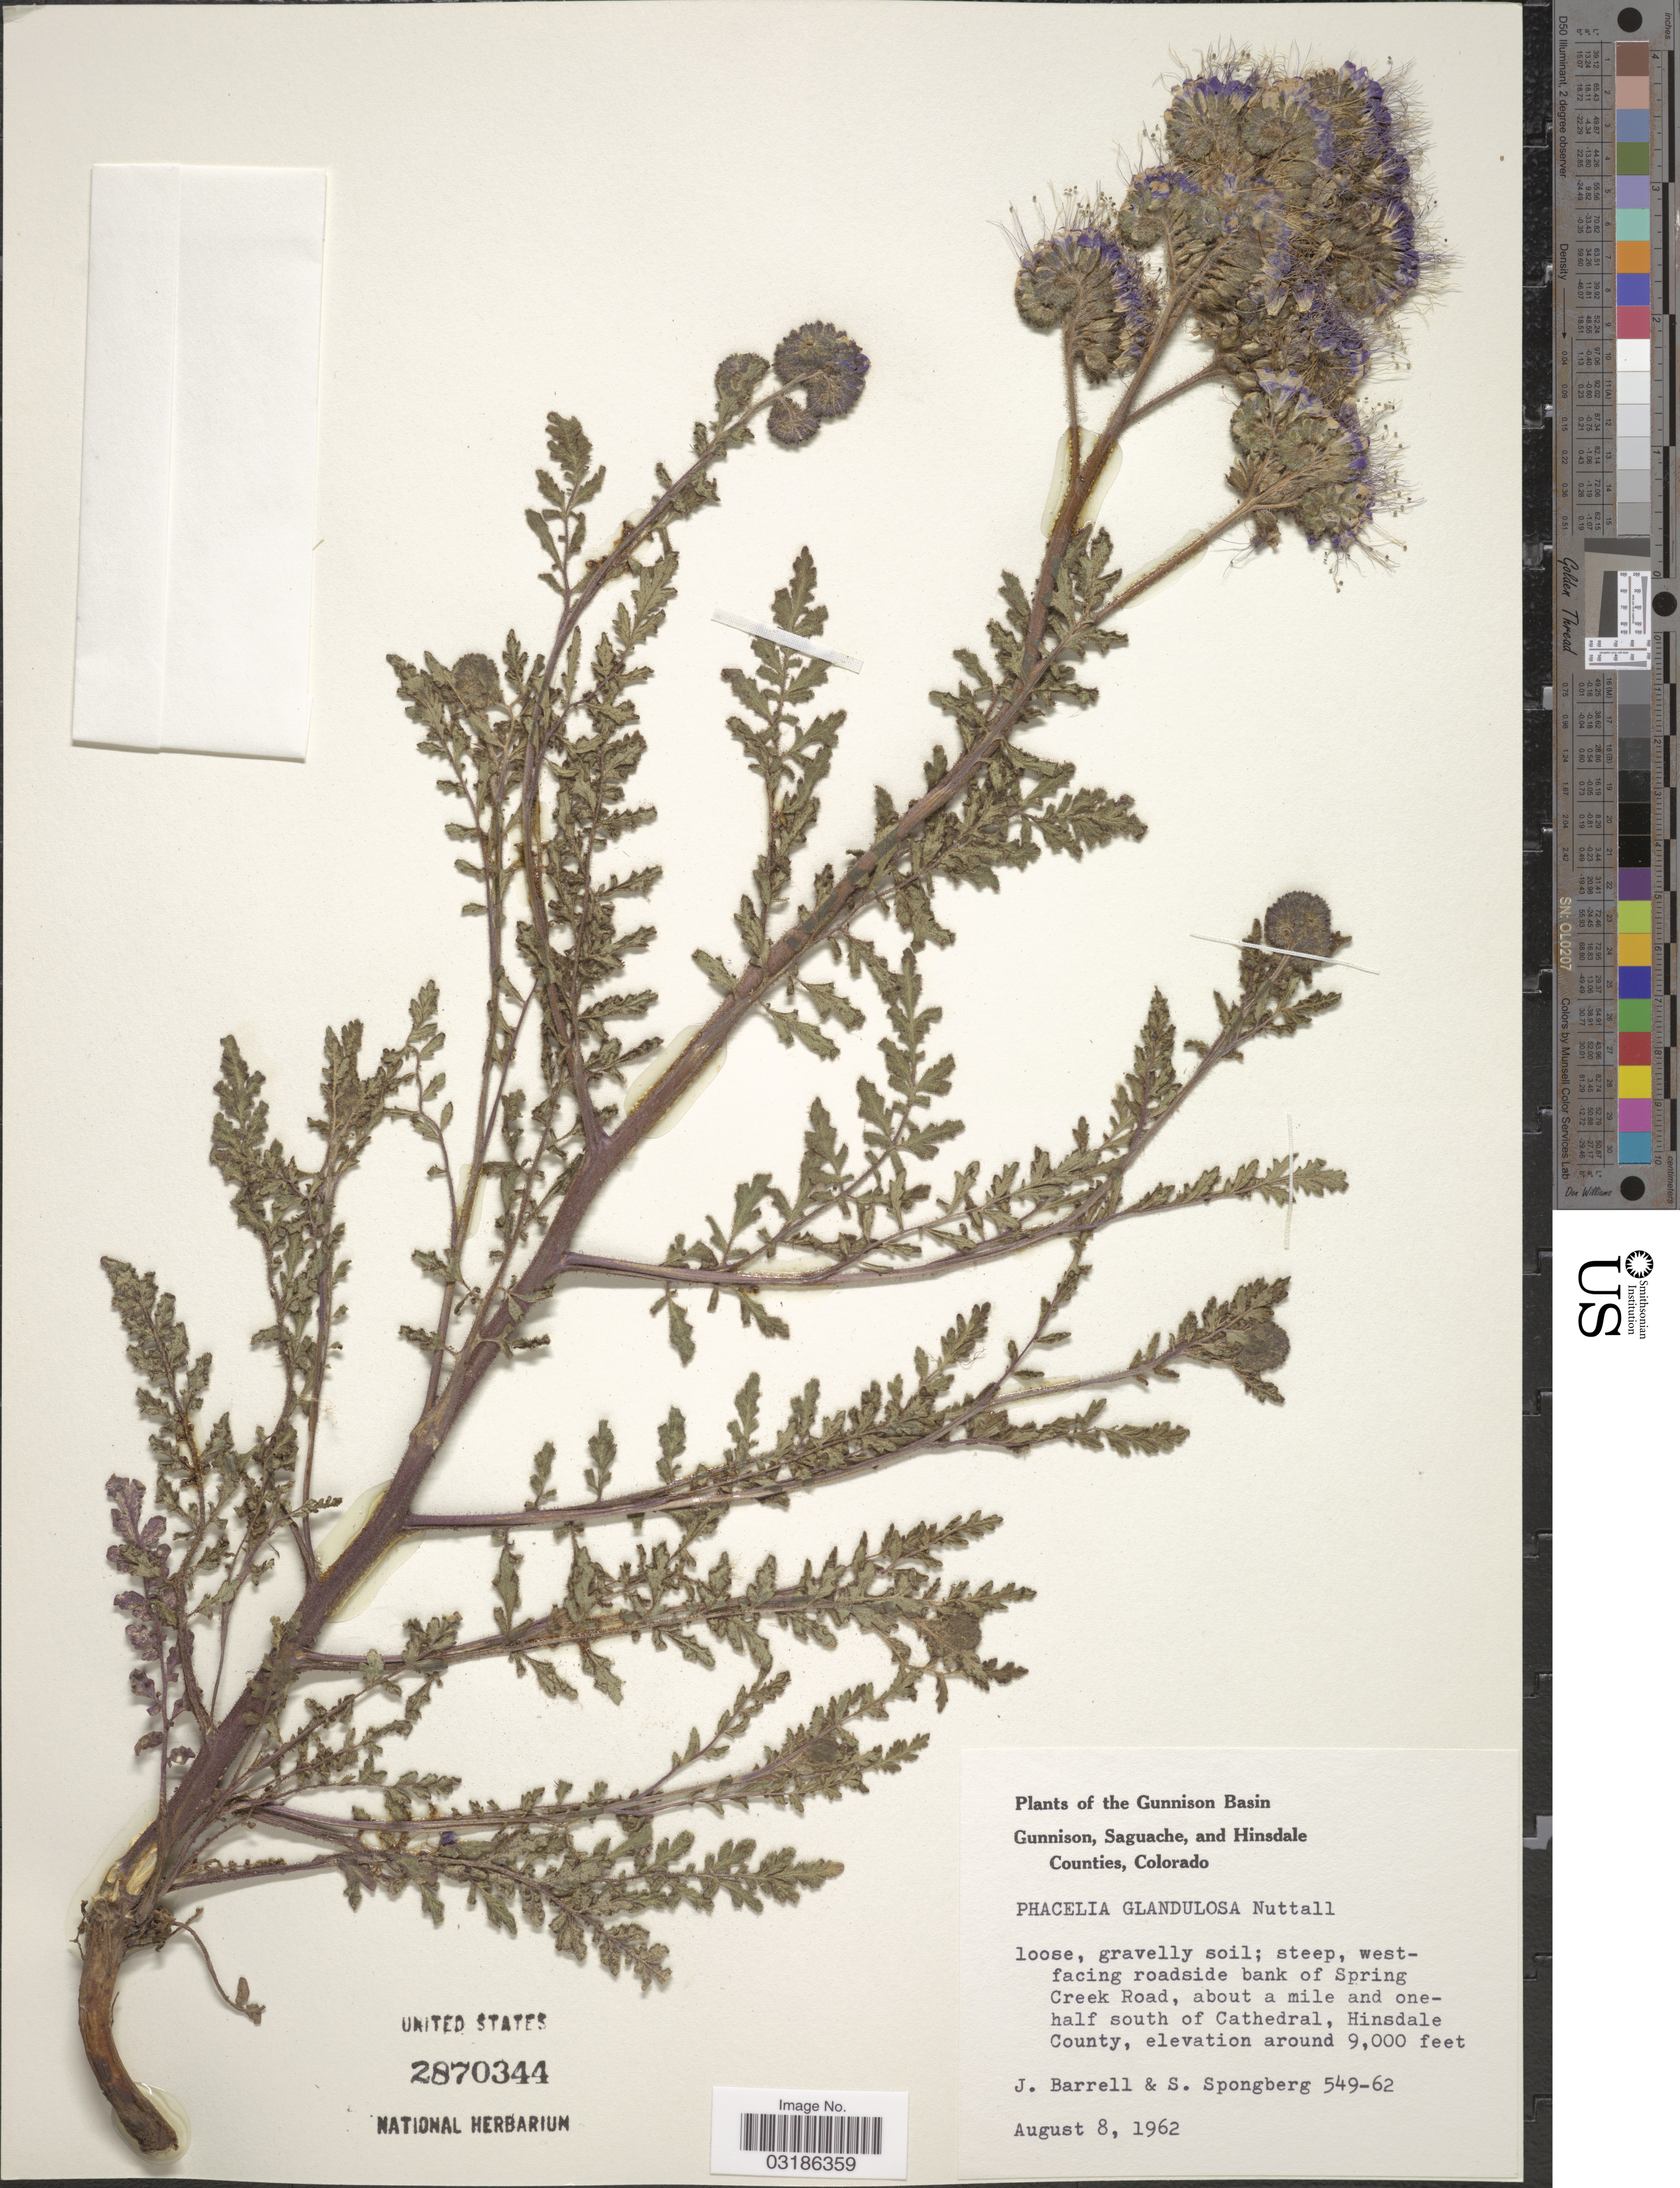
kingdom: Plantae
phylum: Tracheophyta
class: Magnoliopsida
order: Boraginales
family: Hydrophyllaceae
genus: Phacelia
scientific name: Phacelia glandulosa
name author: Nutt.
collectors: J. Barrell & S. A.Spongberg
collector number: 549-62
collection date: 1962-08-08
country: United States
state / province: Colorado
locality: Steep, west-facing roadside bank of Spring Creek Road, about a mile and one-half south of Cathedral, Hinsdale County.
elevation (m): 2743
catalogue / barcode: US 2870344